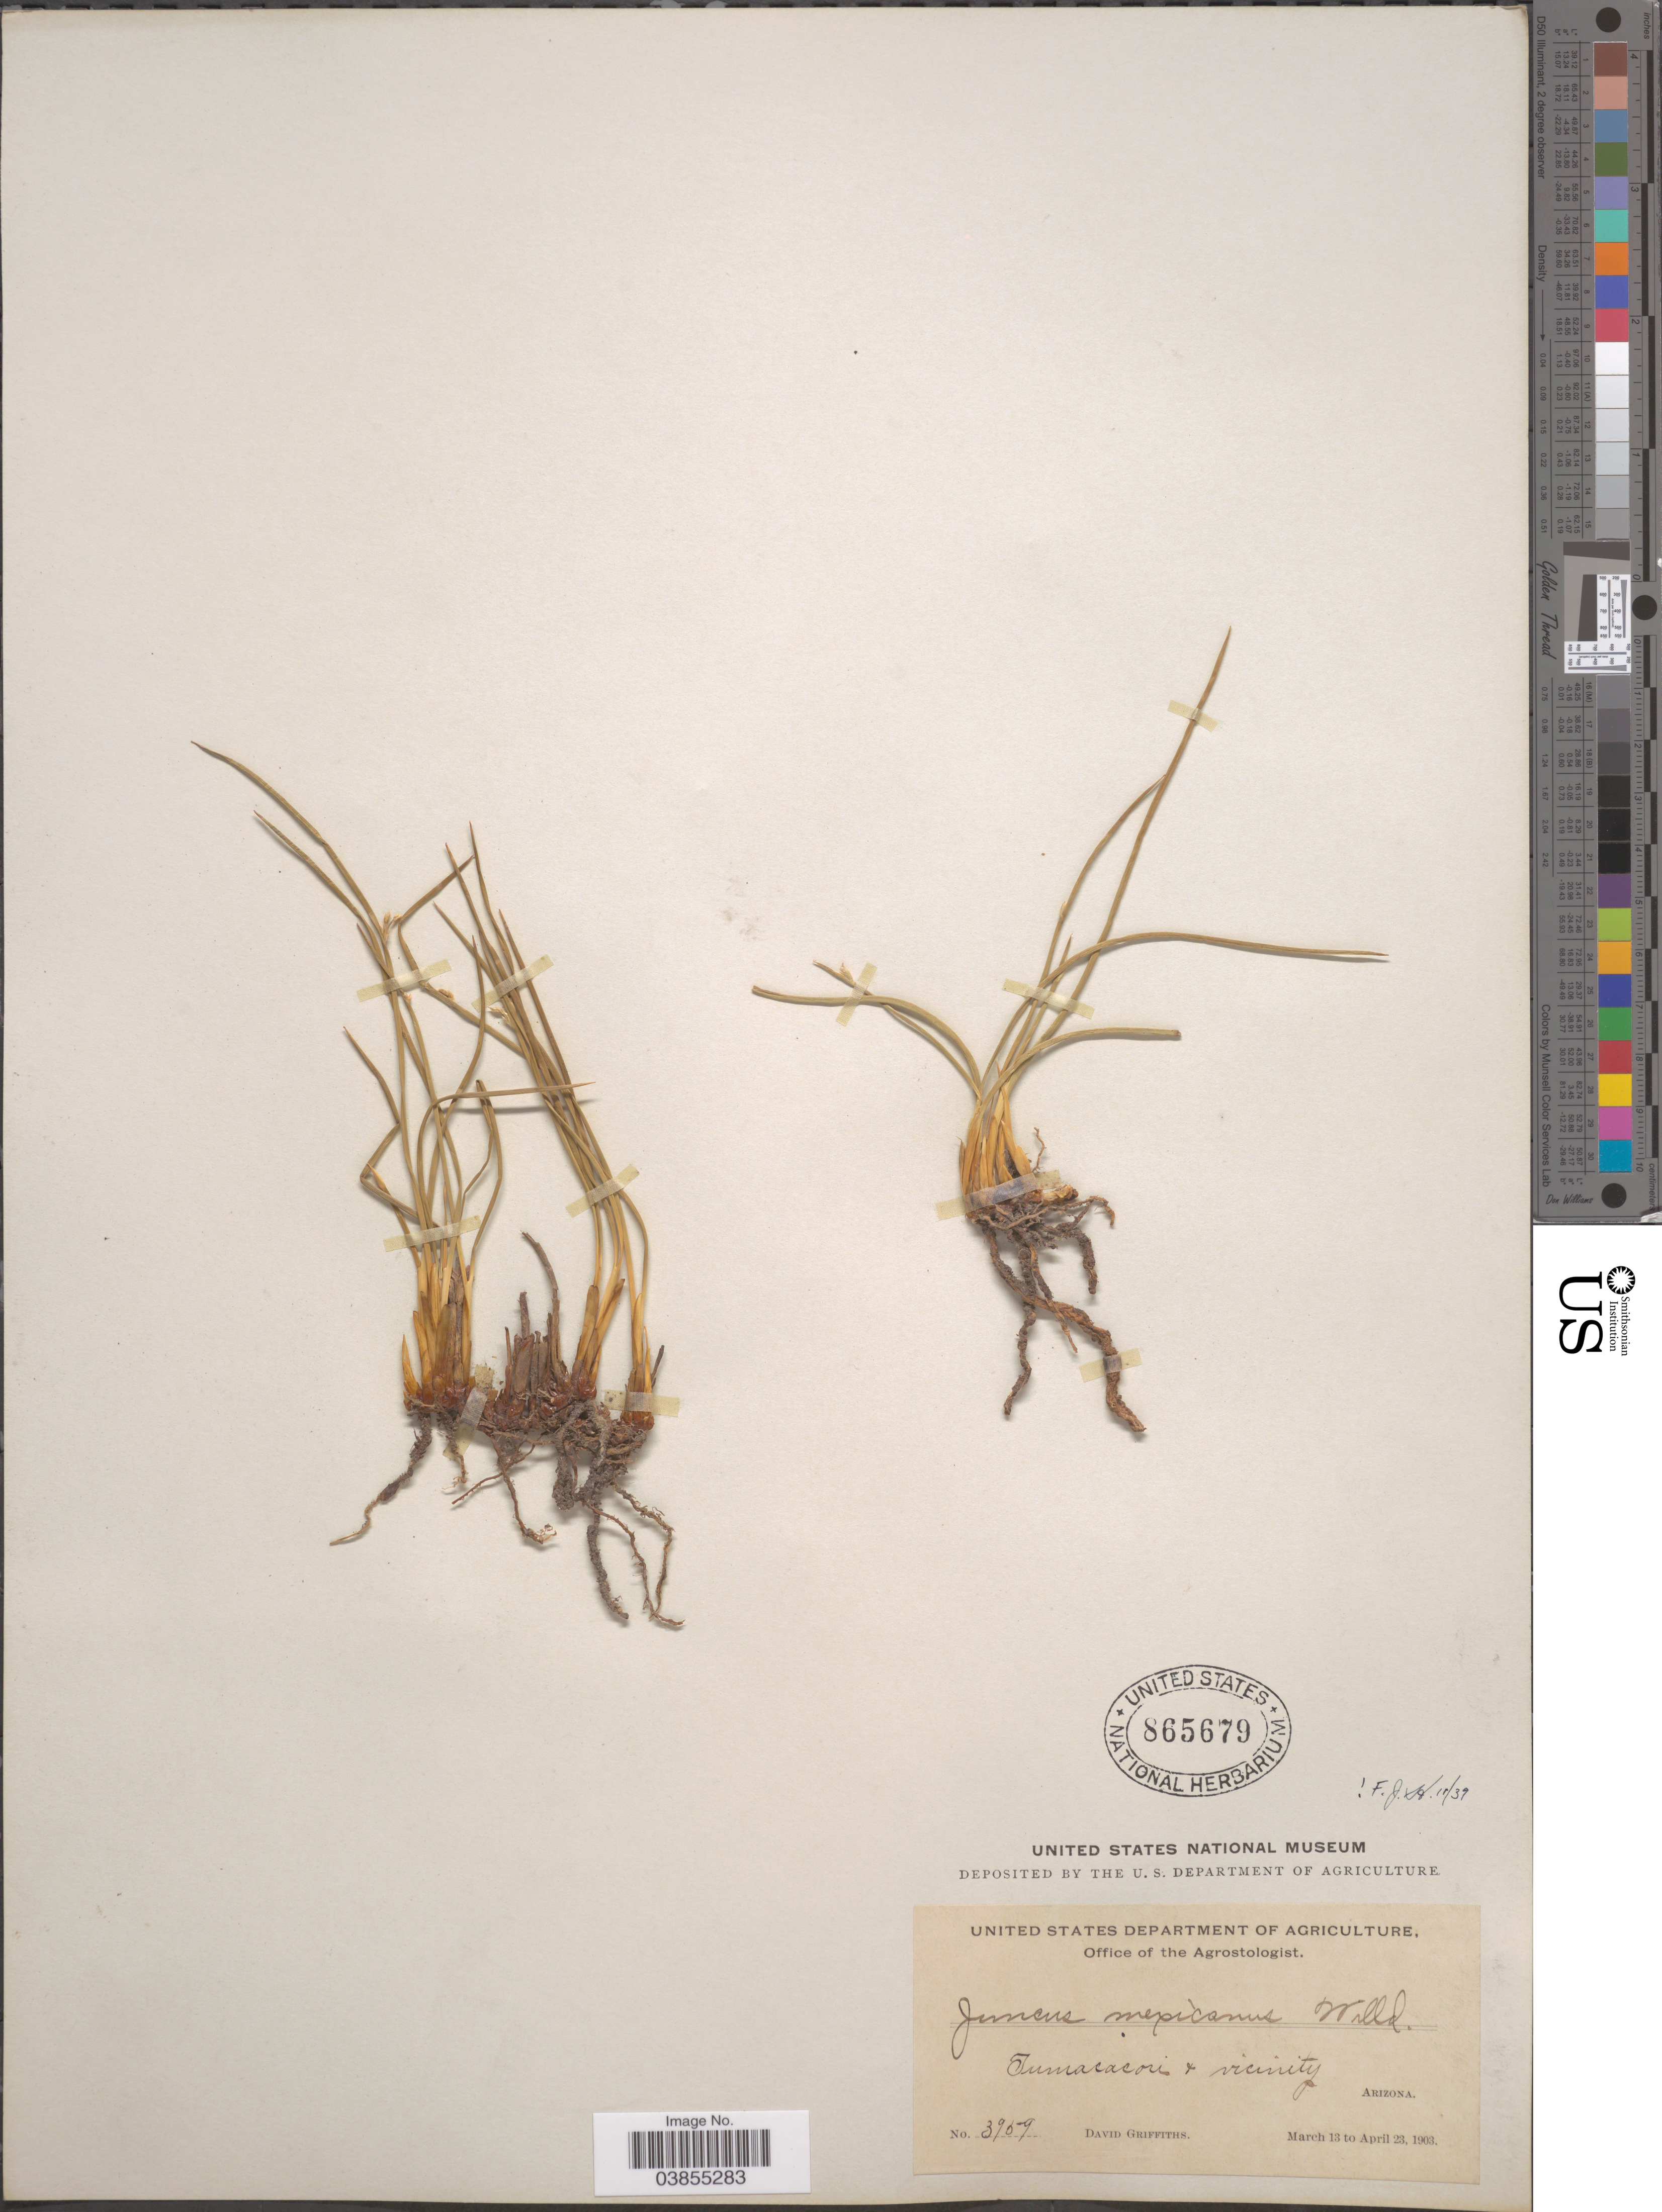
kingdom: Plantae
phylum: Tracheophyta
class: Liliopsida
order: Poales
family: Juncaceae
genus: Juncus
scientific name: Juncus mexicanus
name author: Willd. ex Schult. & Schult. f.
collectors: D. Griffiths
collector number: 3959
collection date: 1903-03-13/1903-04-23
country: United States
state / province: Arizona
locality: Tumacacori & vicinity.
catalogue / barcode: US 865679